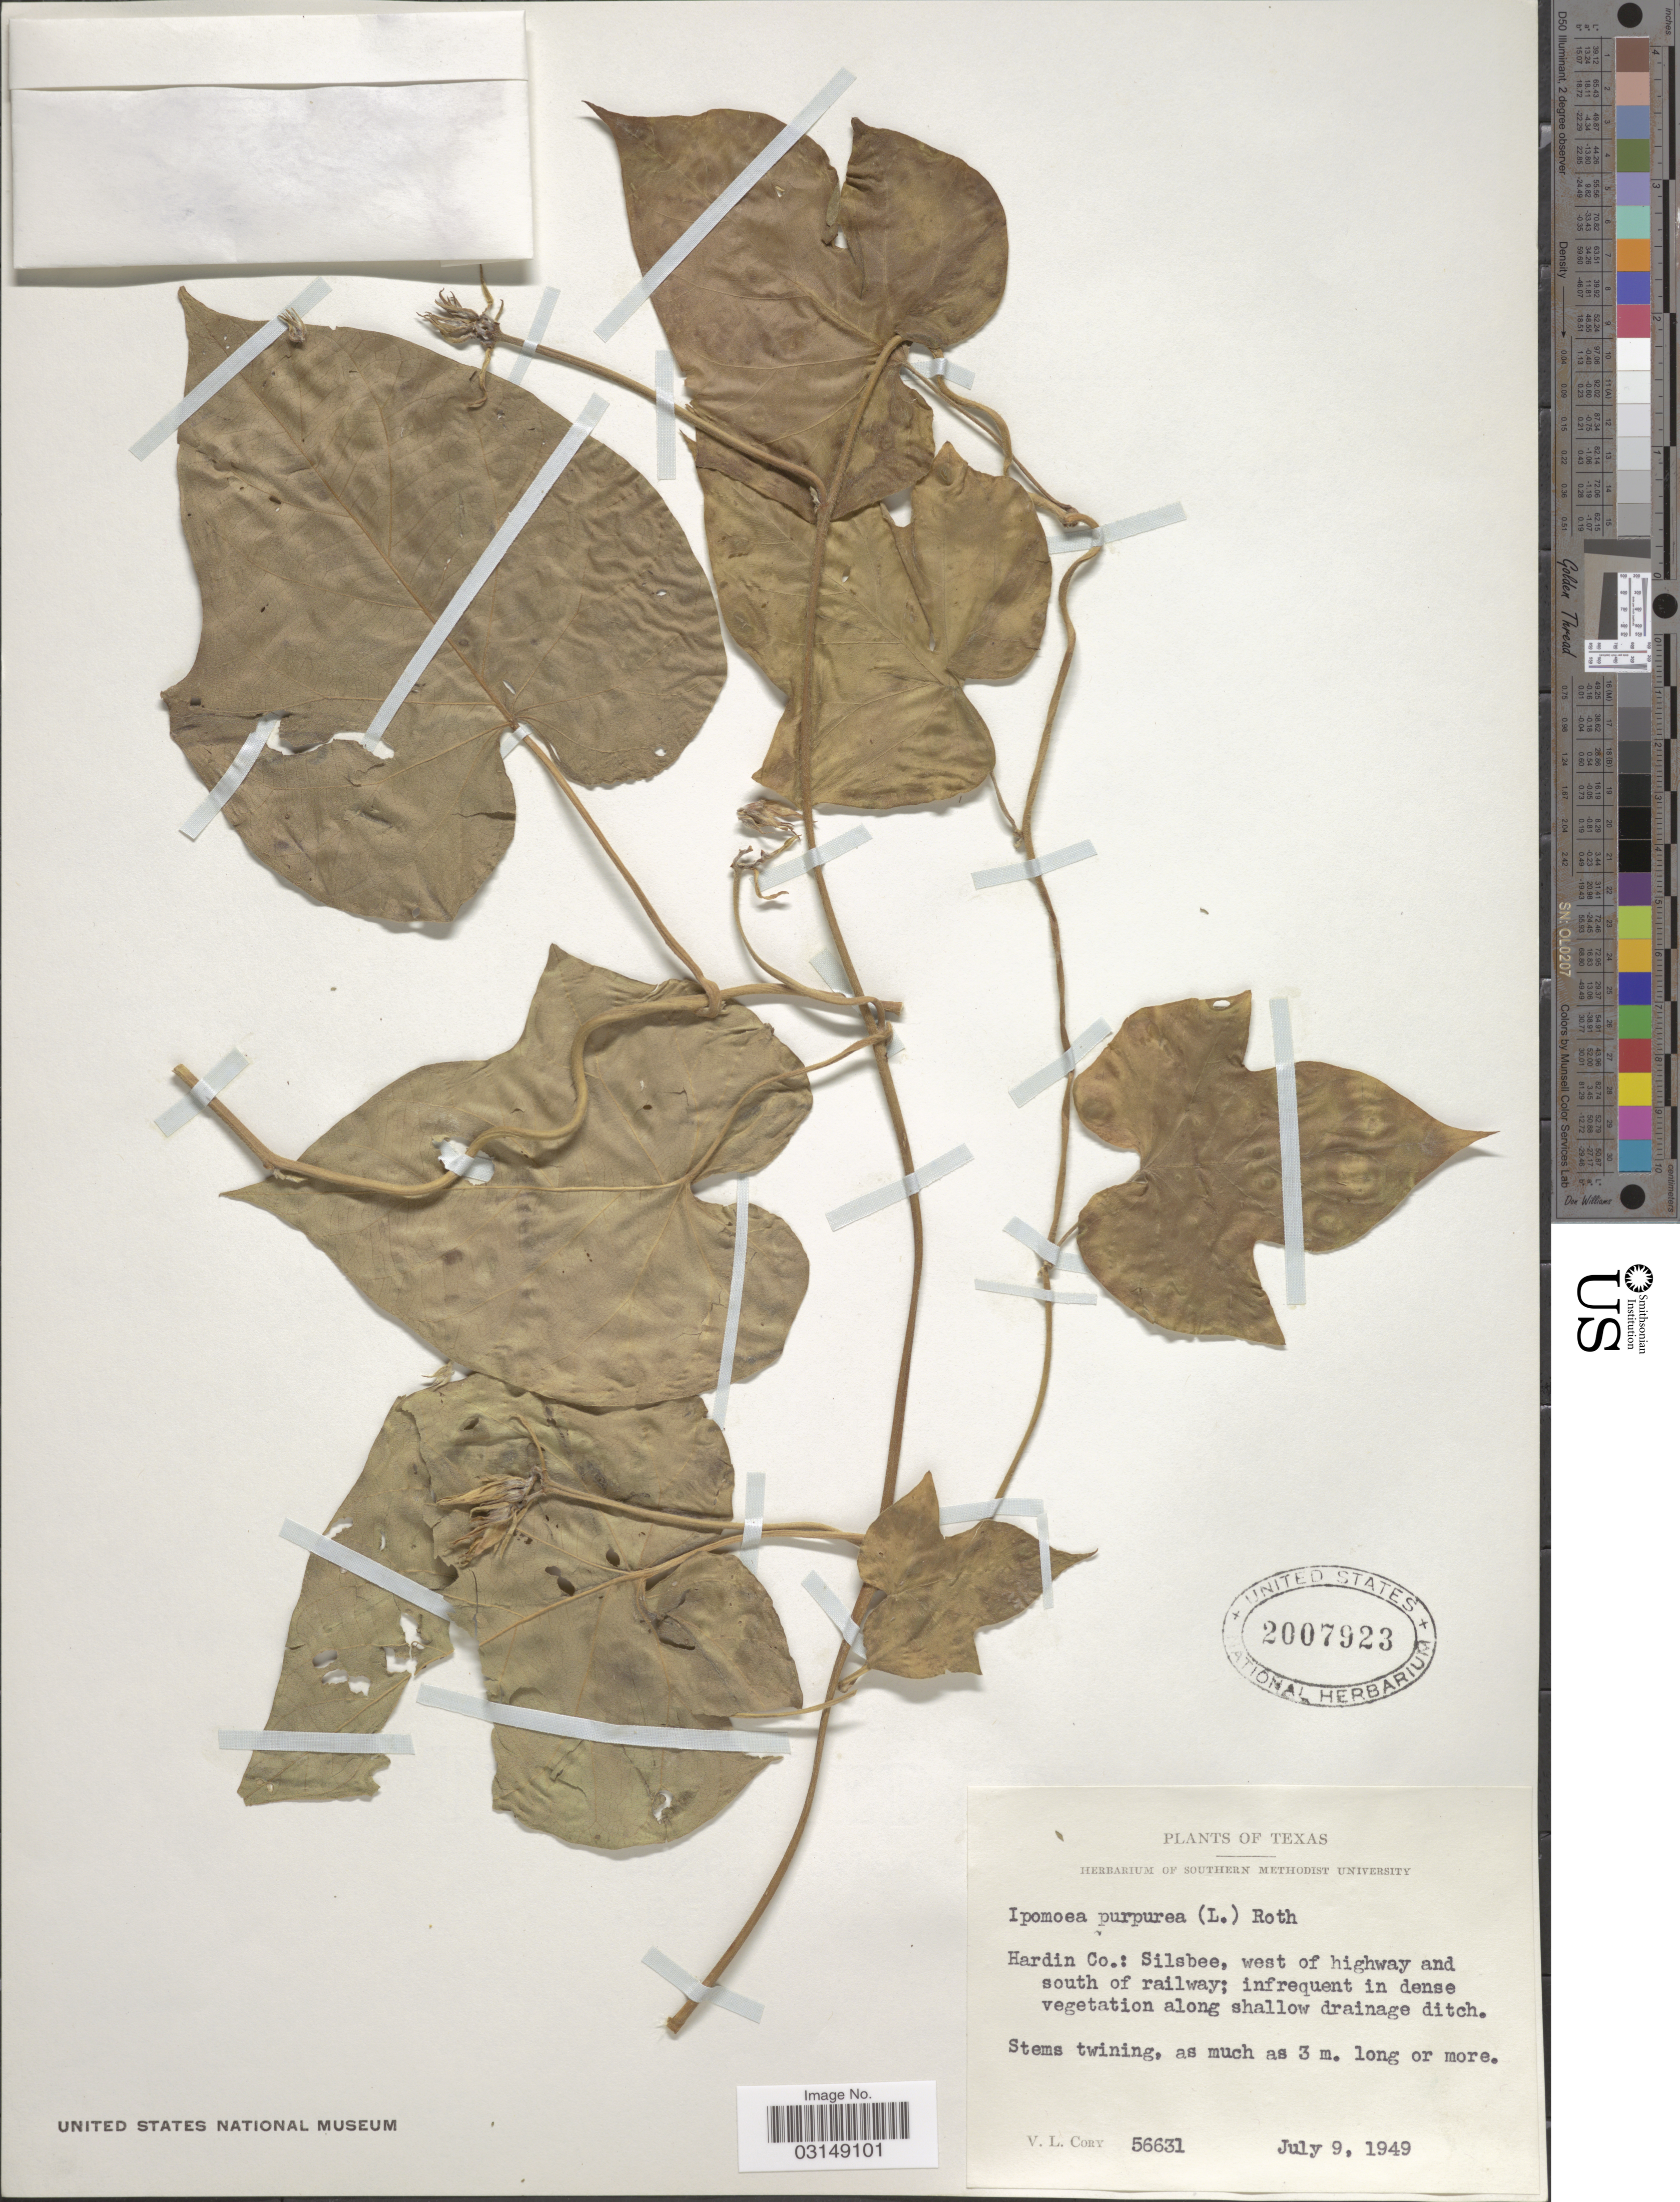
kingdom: Plantae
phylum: Tracheophyta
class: Magnoliopsida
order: Solanales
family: Convolvulaceae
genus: Ipomoea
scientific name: Ipomoea purpurea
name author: (L.) Roth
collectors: V. Cory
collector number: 56631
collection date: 1949-07-09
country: United States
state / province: Texas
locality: Hardin Co.: Silsbee, west of highway and south of railway.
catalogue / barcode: US 2007923